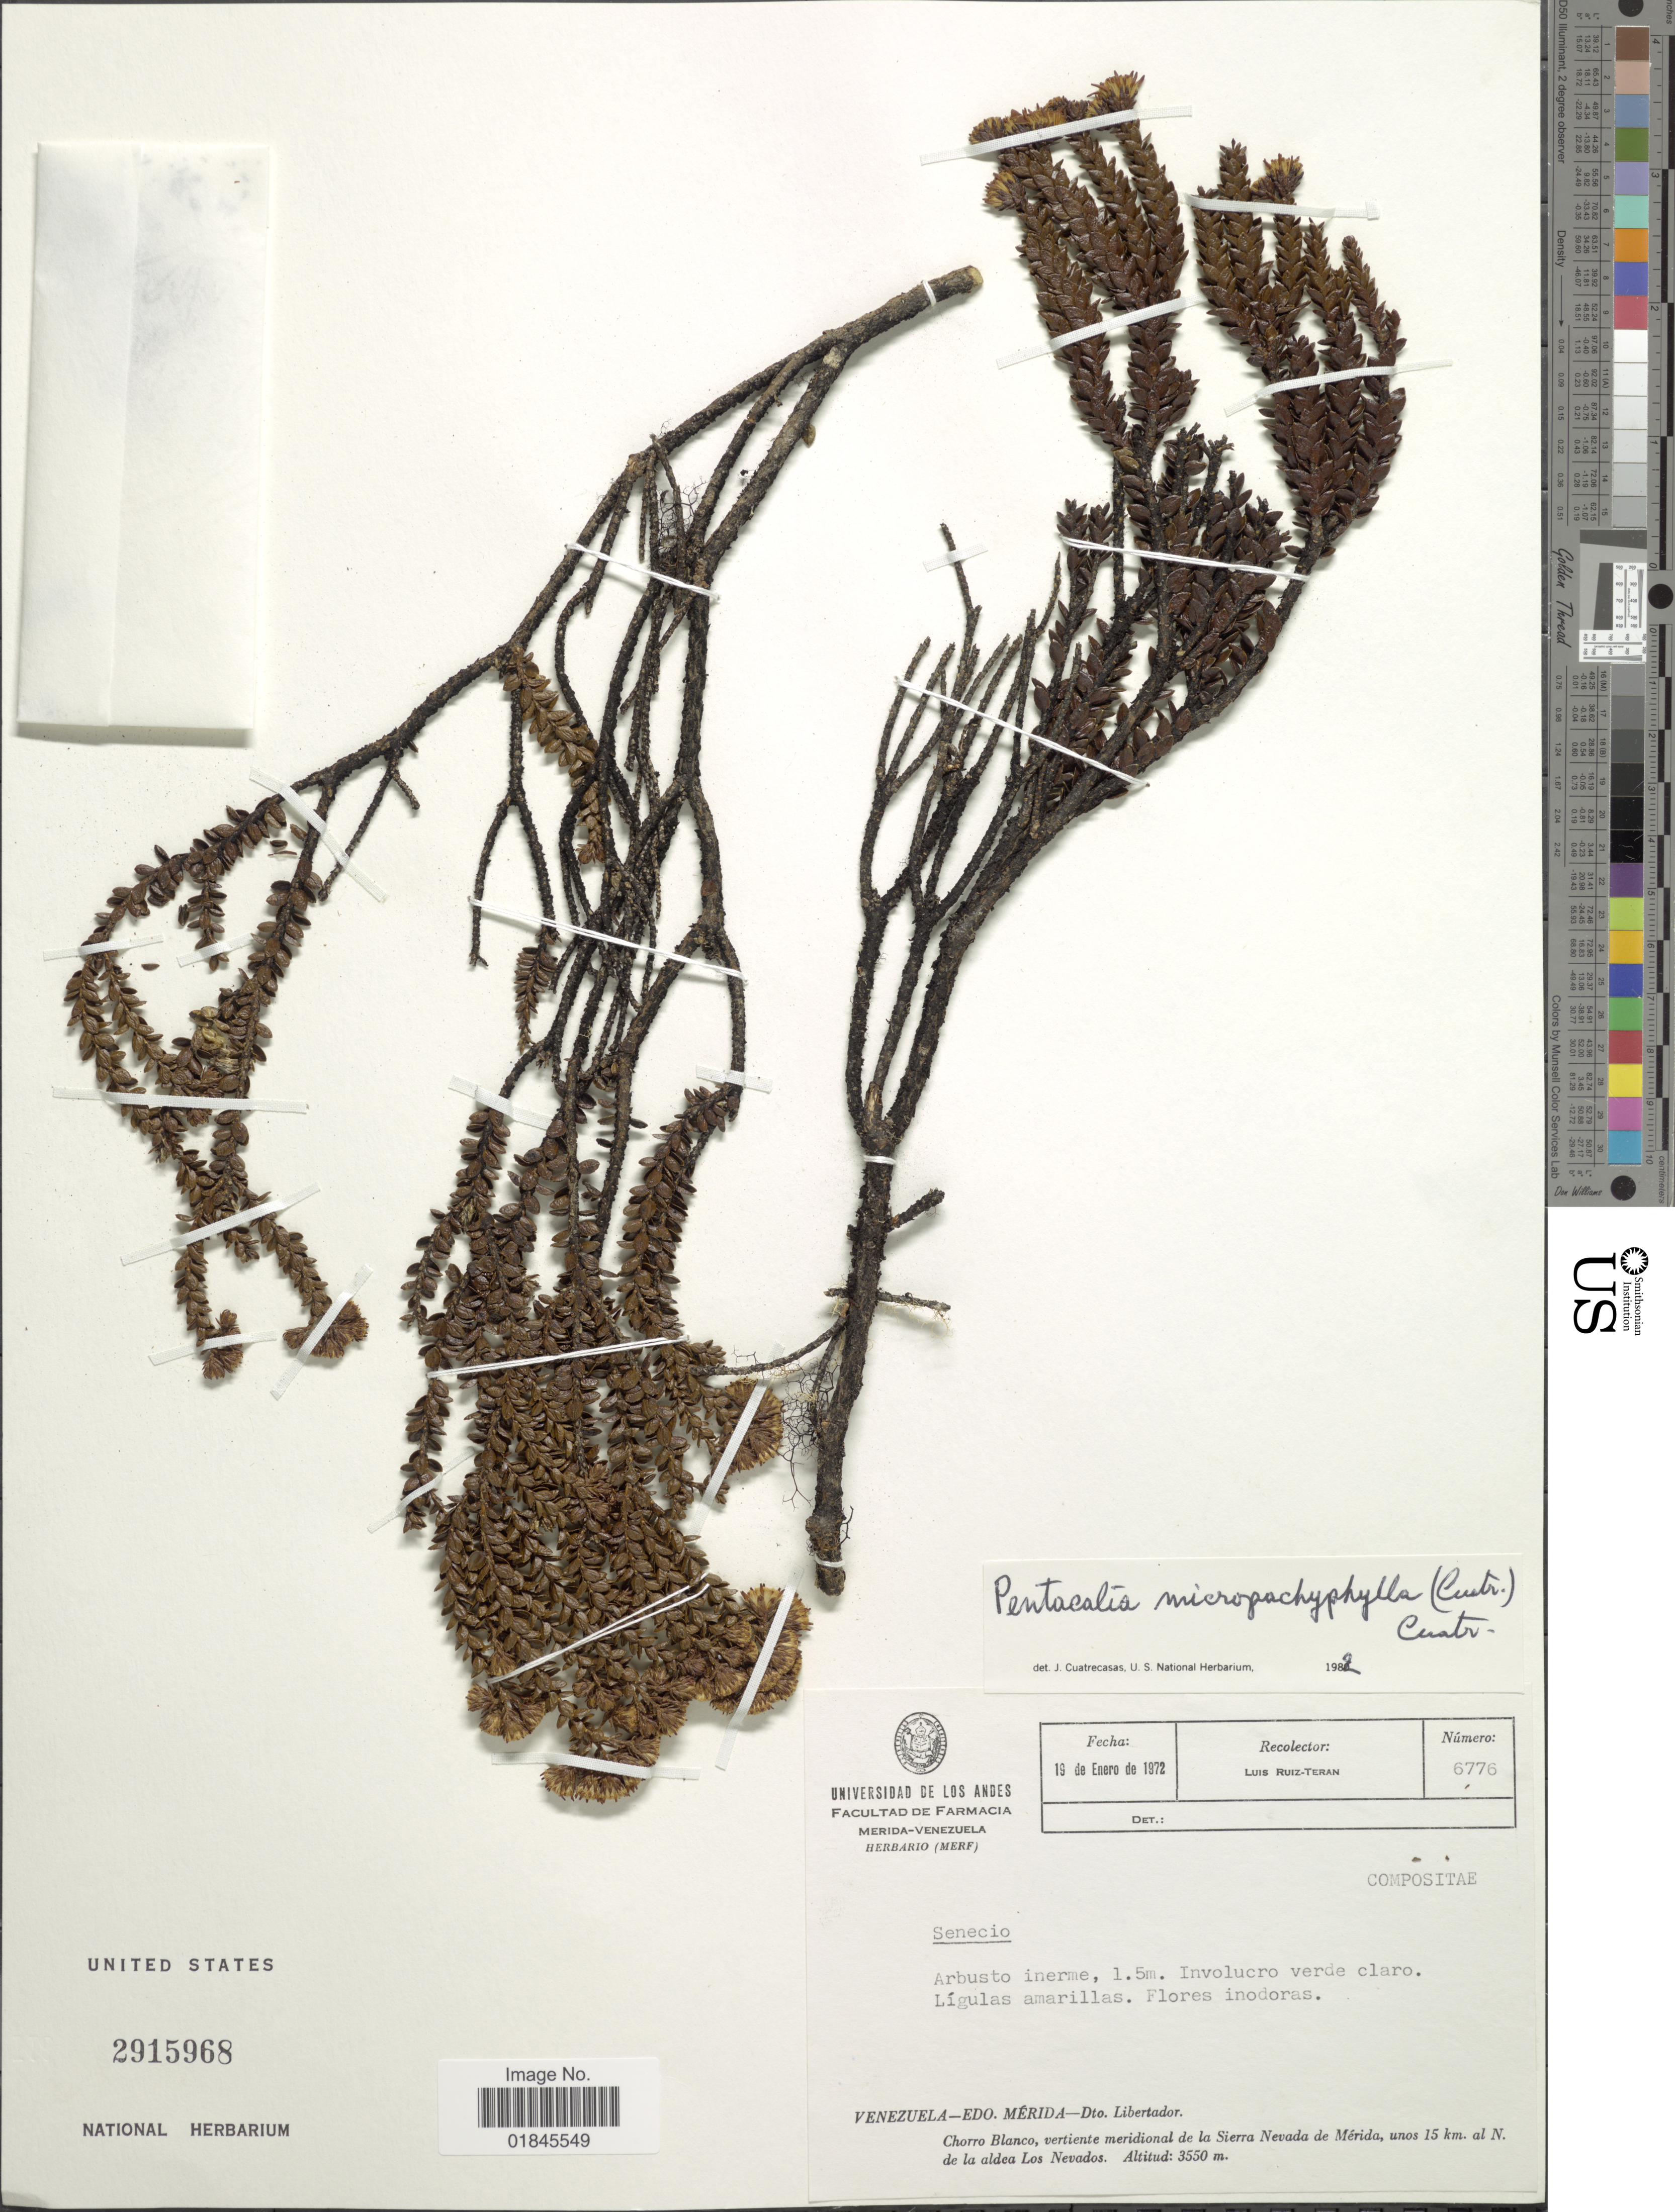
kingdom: Plantae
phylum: Tracheophyta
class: Magnoliopsida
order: Asterales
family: Asteraceae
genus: Pentacalia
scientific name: Pentacalia micropachyphylla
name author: Cuatrec.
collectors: L. Teran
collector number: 6776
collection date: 1972-01-19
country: Venezuela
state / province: Mérida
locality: Venezuela - Edo. Mérida - Dto. Libertador. Chorro Blanco, vertiente meridional de la Sierra Nevada de Mérida, unos 15 km. al N. de la aldea Los Nevados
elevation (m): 3550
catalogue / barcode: US 2915968